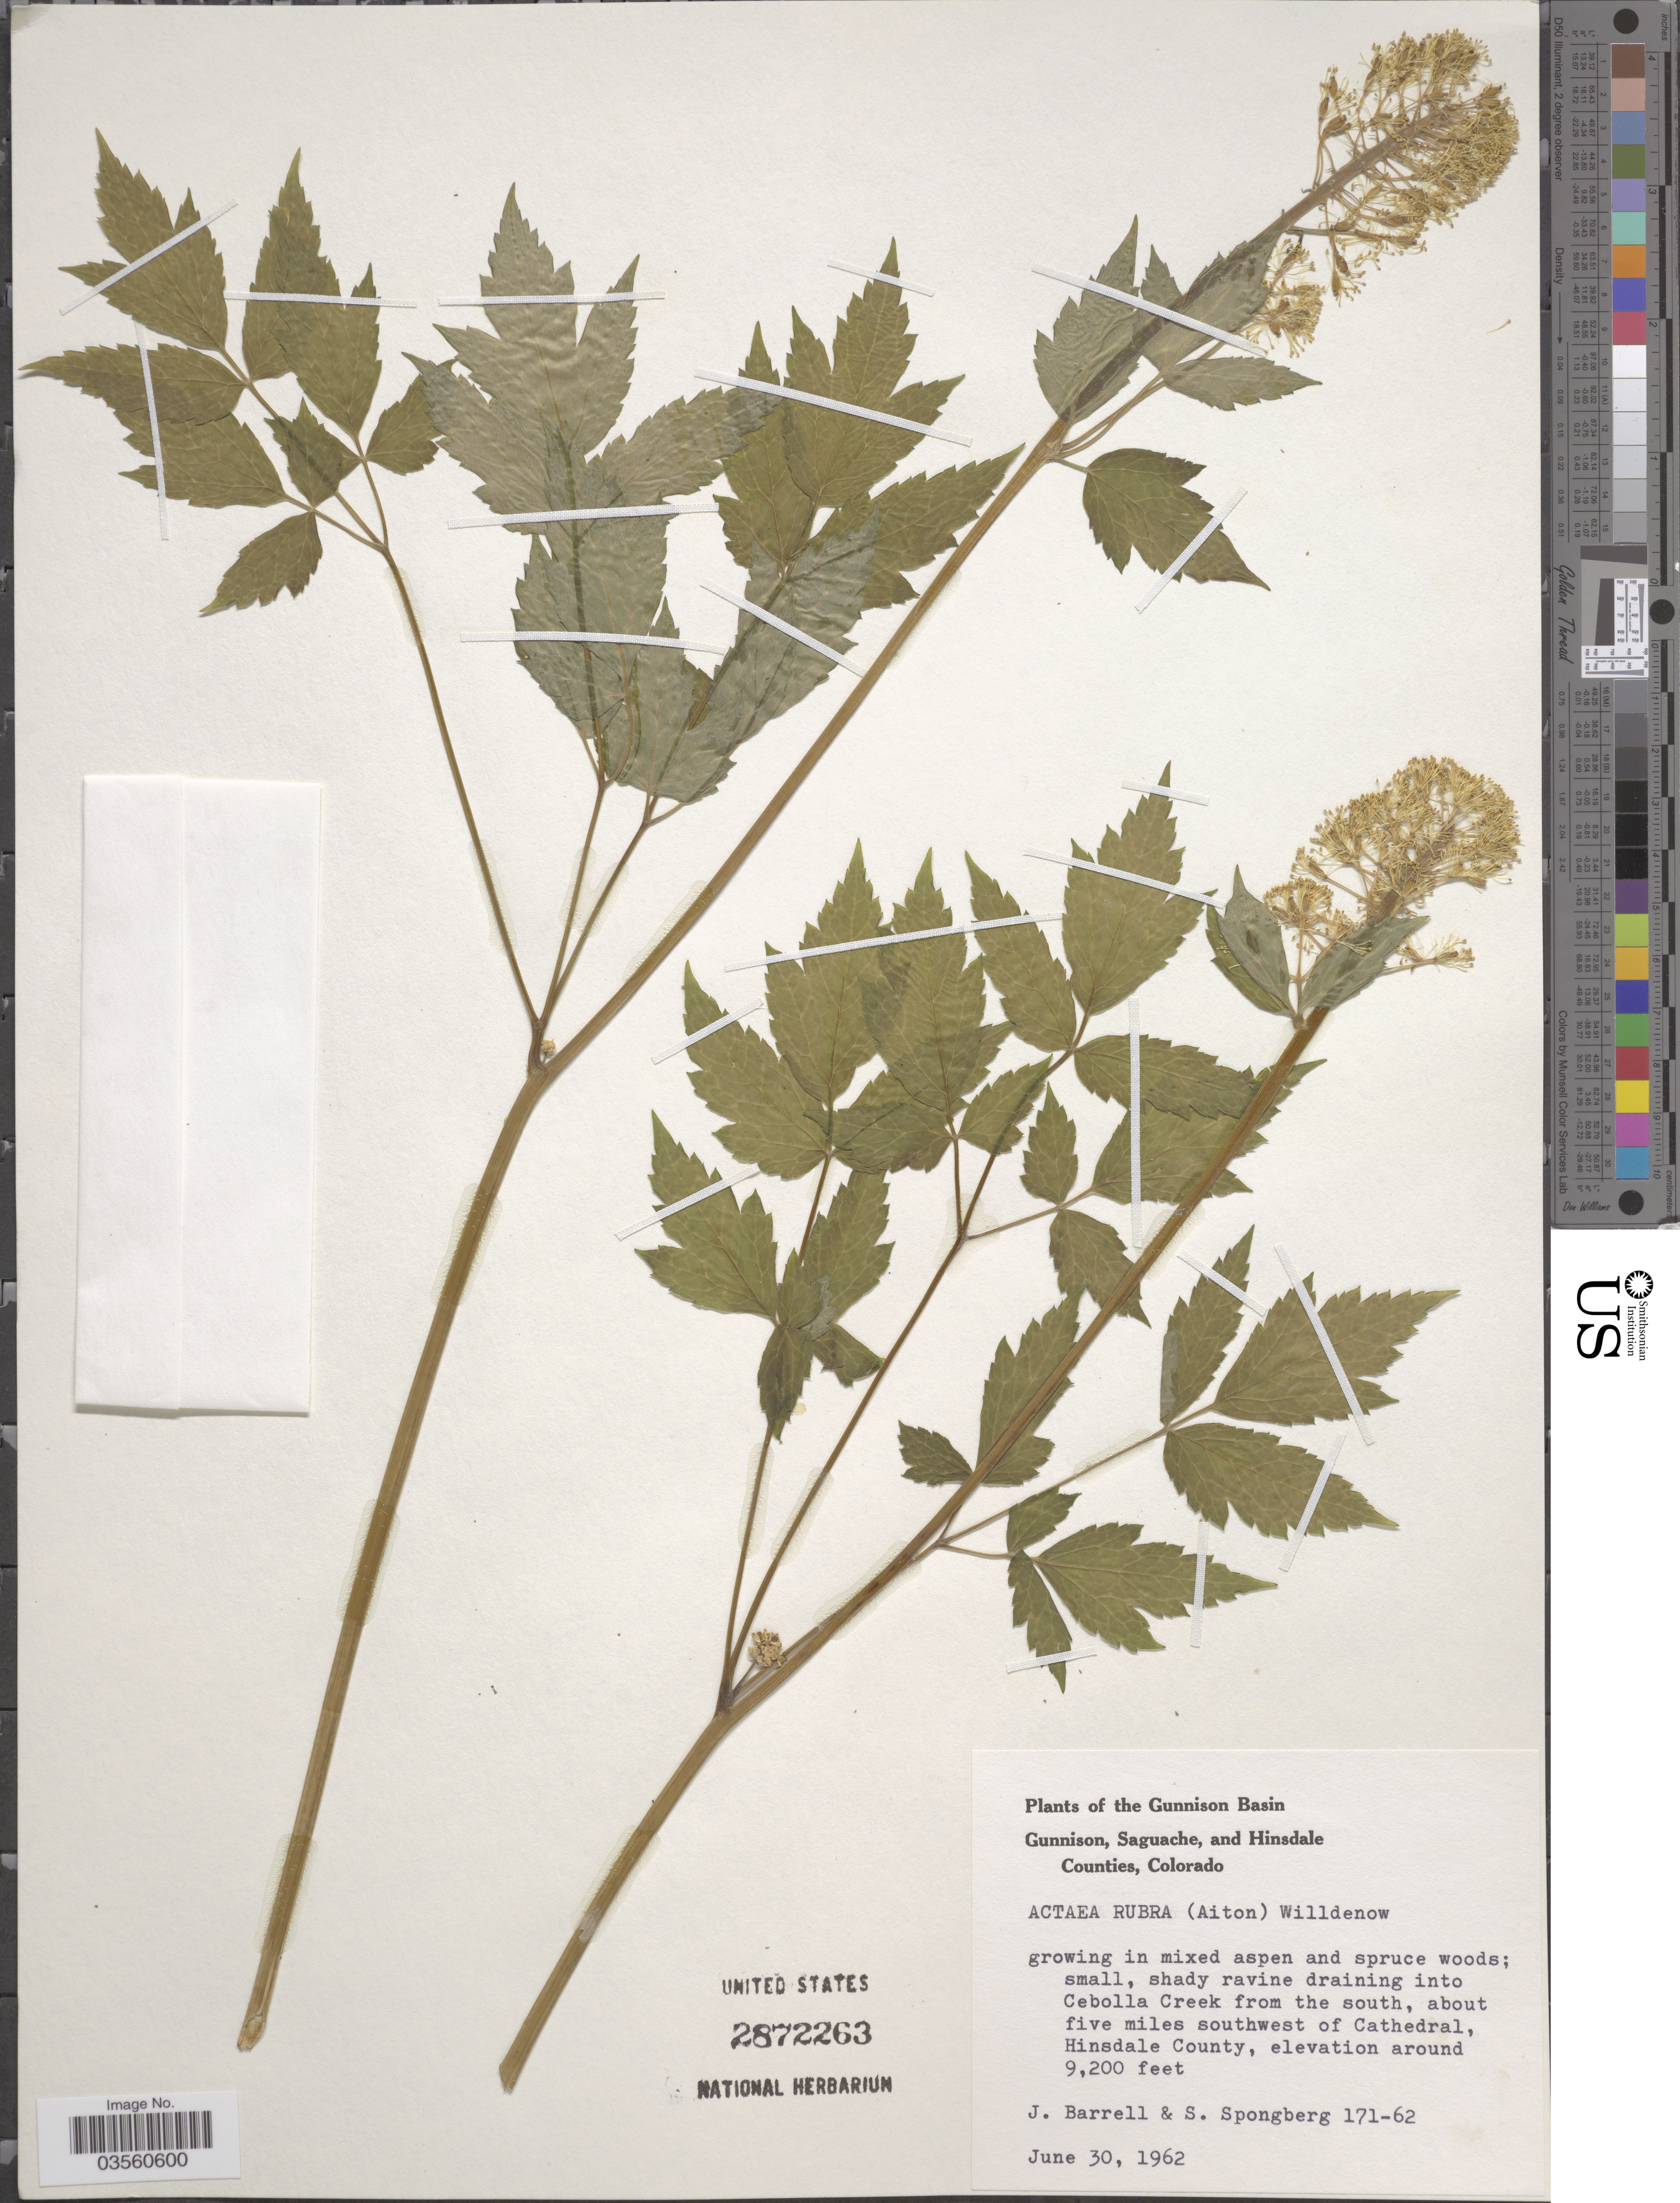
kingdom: Plantae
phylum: Tracheophyta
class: Magnoliopsida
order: Ranunculales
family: Ranunculaceae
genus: Actaea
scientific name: Actaea rubra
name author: (Aiton) Willd.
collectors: J. Barrell & S. A.Spongberg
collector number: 171-62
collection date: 1962-06-30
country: United States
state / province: Colorado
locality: The Gunnison Basin. Shady ravine draining into Cebolla Creek from the south, about five miles southwest of Cathedral, Hinsdale County.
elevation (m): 2804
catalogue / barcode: US 2872263